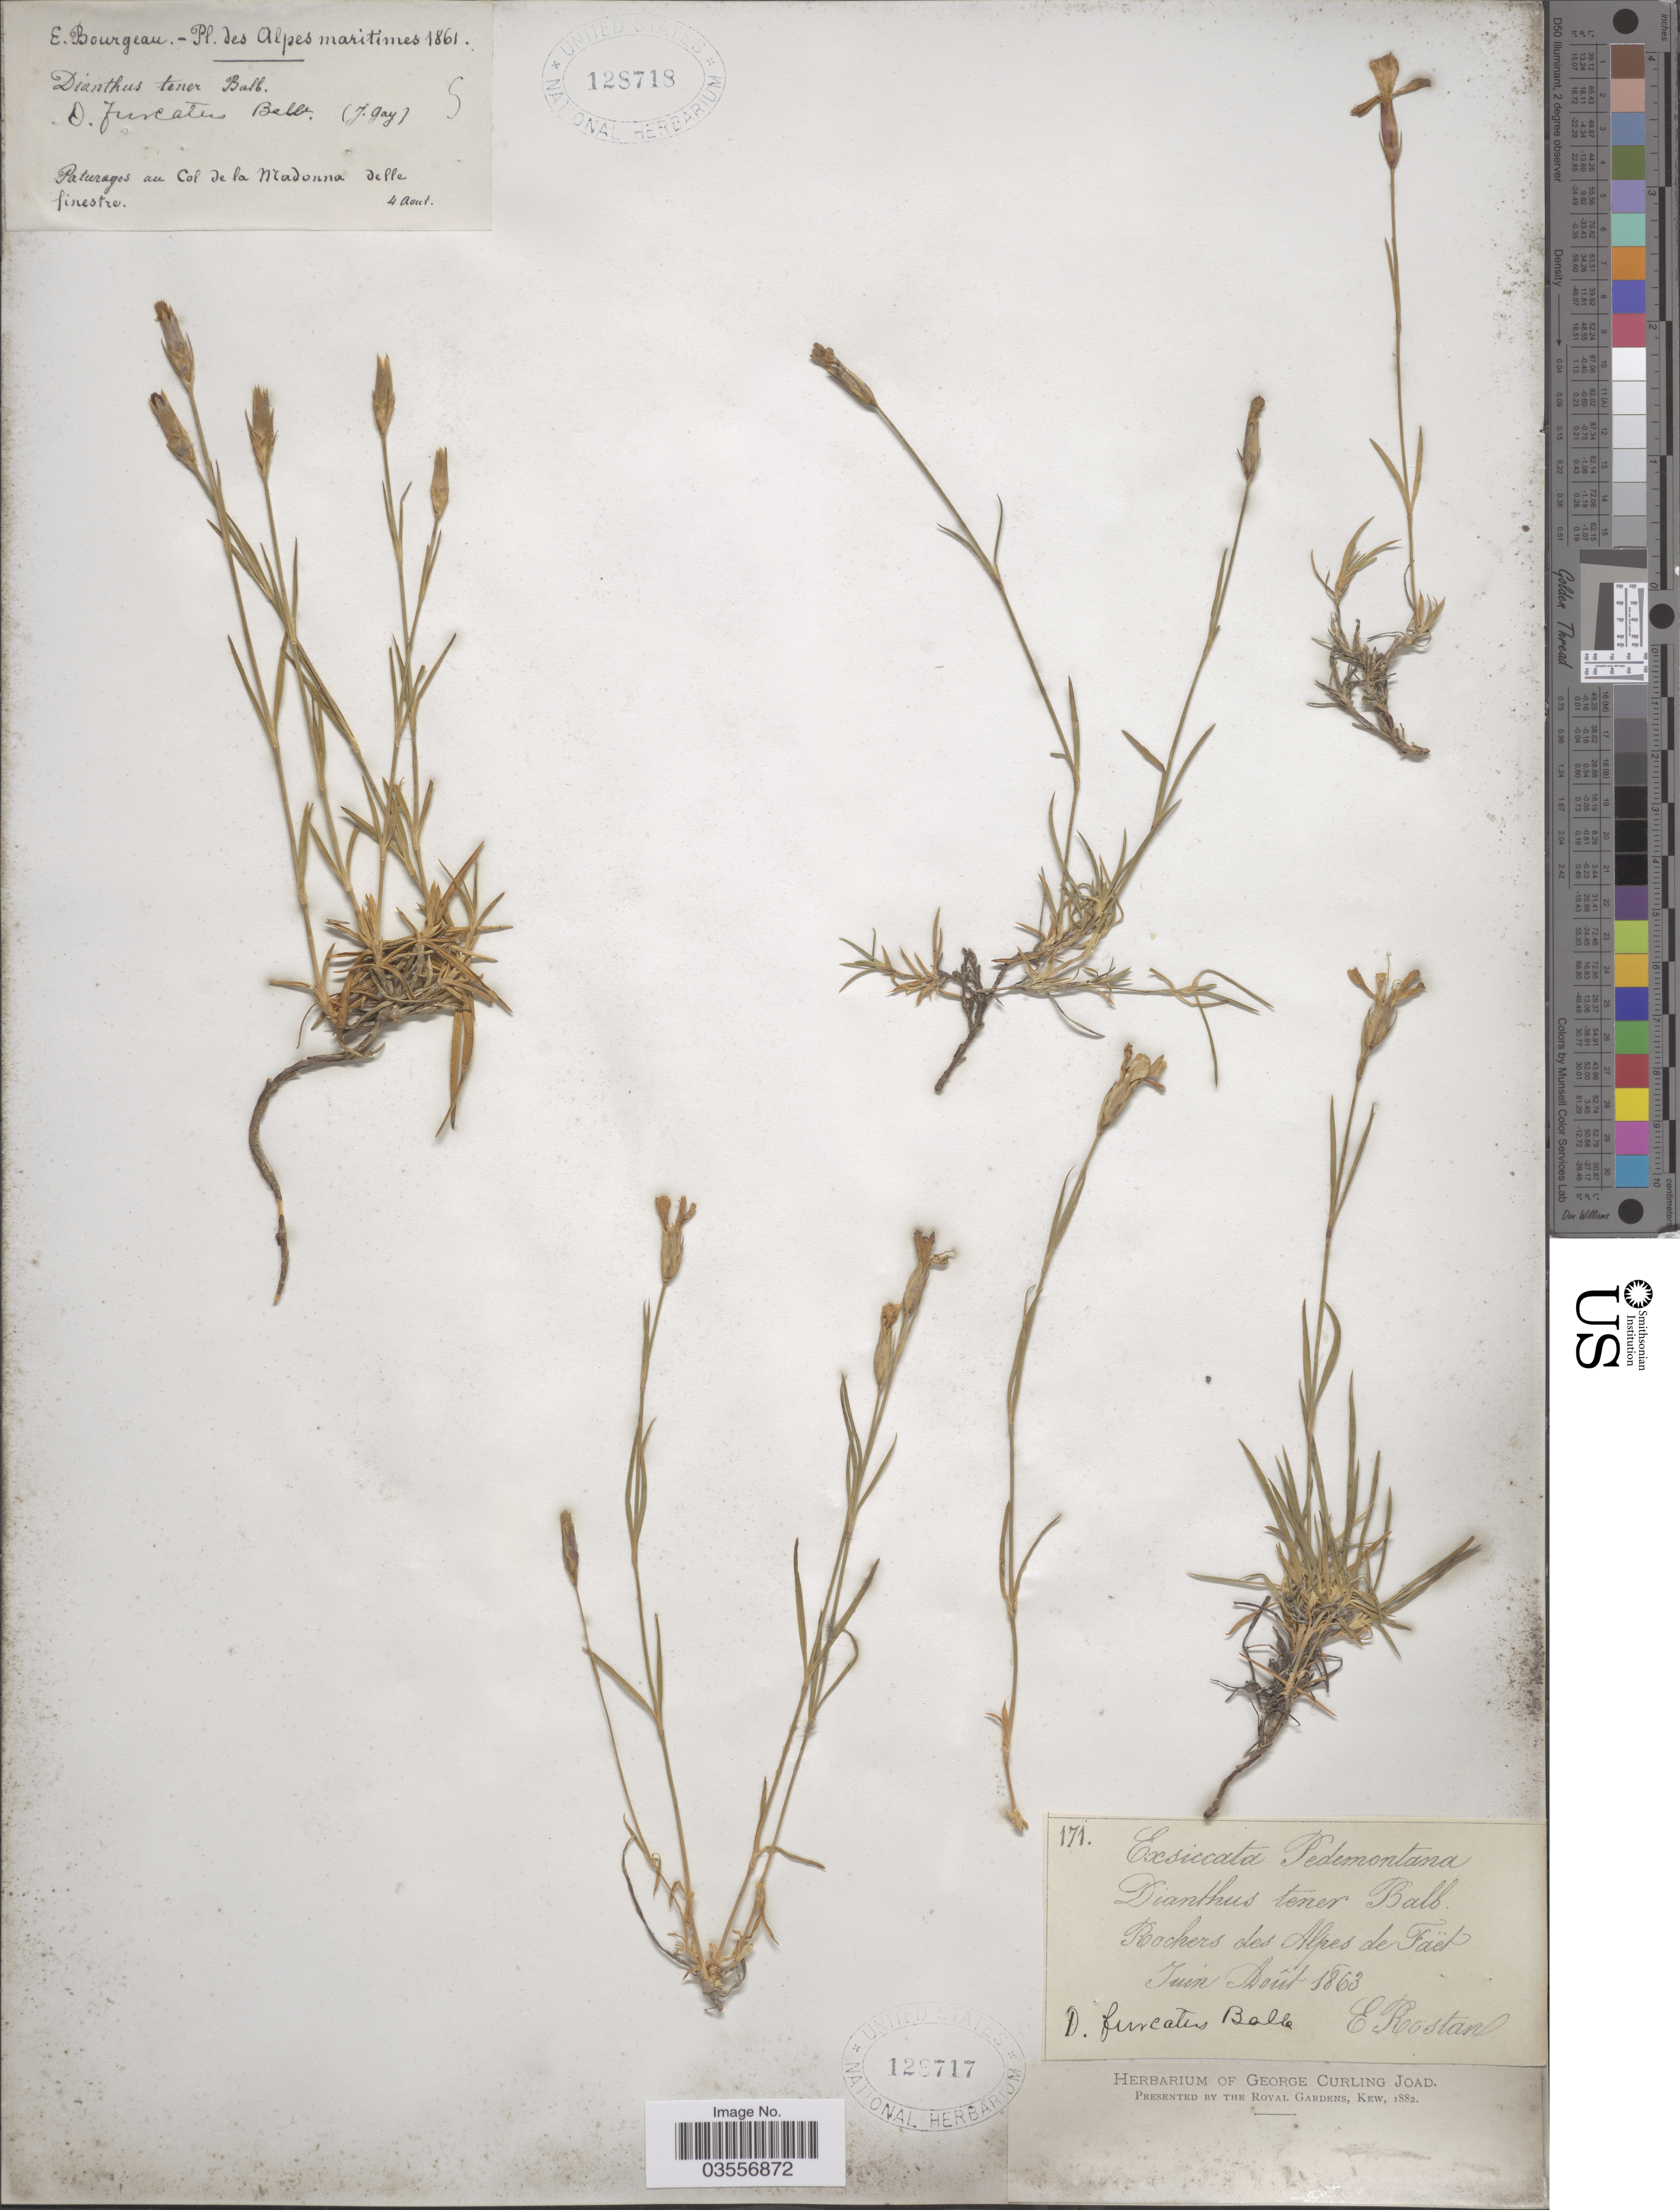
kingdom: Plantae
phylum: Tracheophyta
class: Magnoliopsida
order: Caryophyllales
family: Caryophyllaceae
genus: Dianthus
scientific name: Dianthus tener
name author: Balb.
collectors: E. Bourgeau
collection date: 1861-08-04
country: Italy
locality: Alpes maritimes. Paturages au Col de la Madonna delle finestre.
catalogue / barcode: US 128718